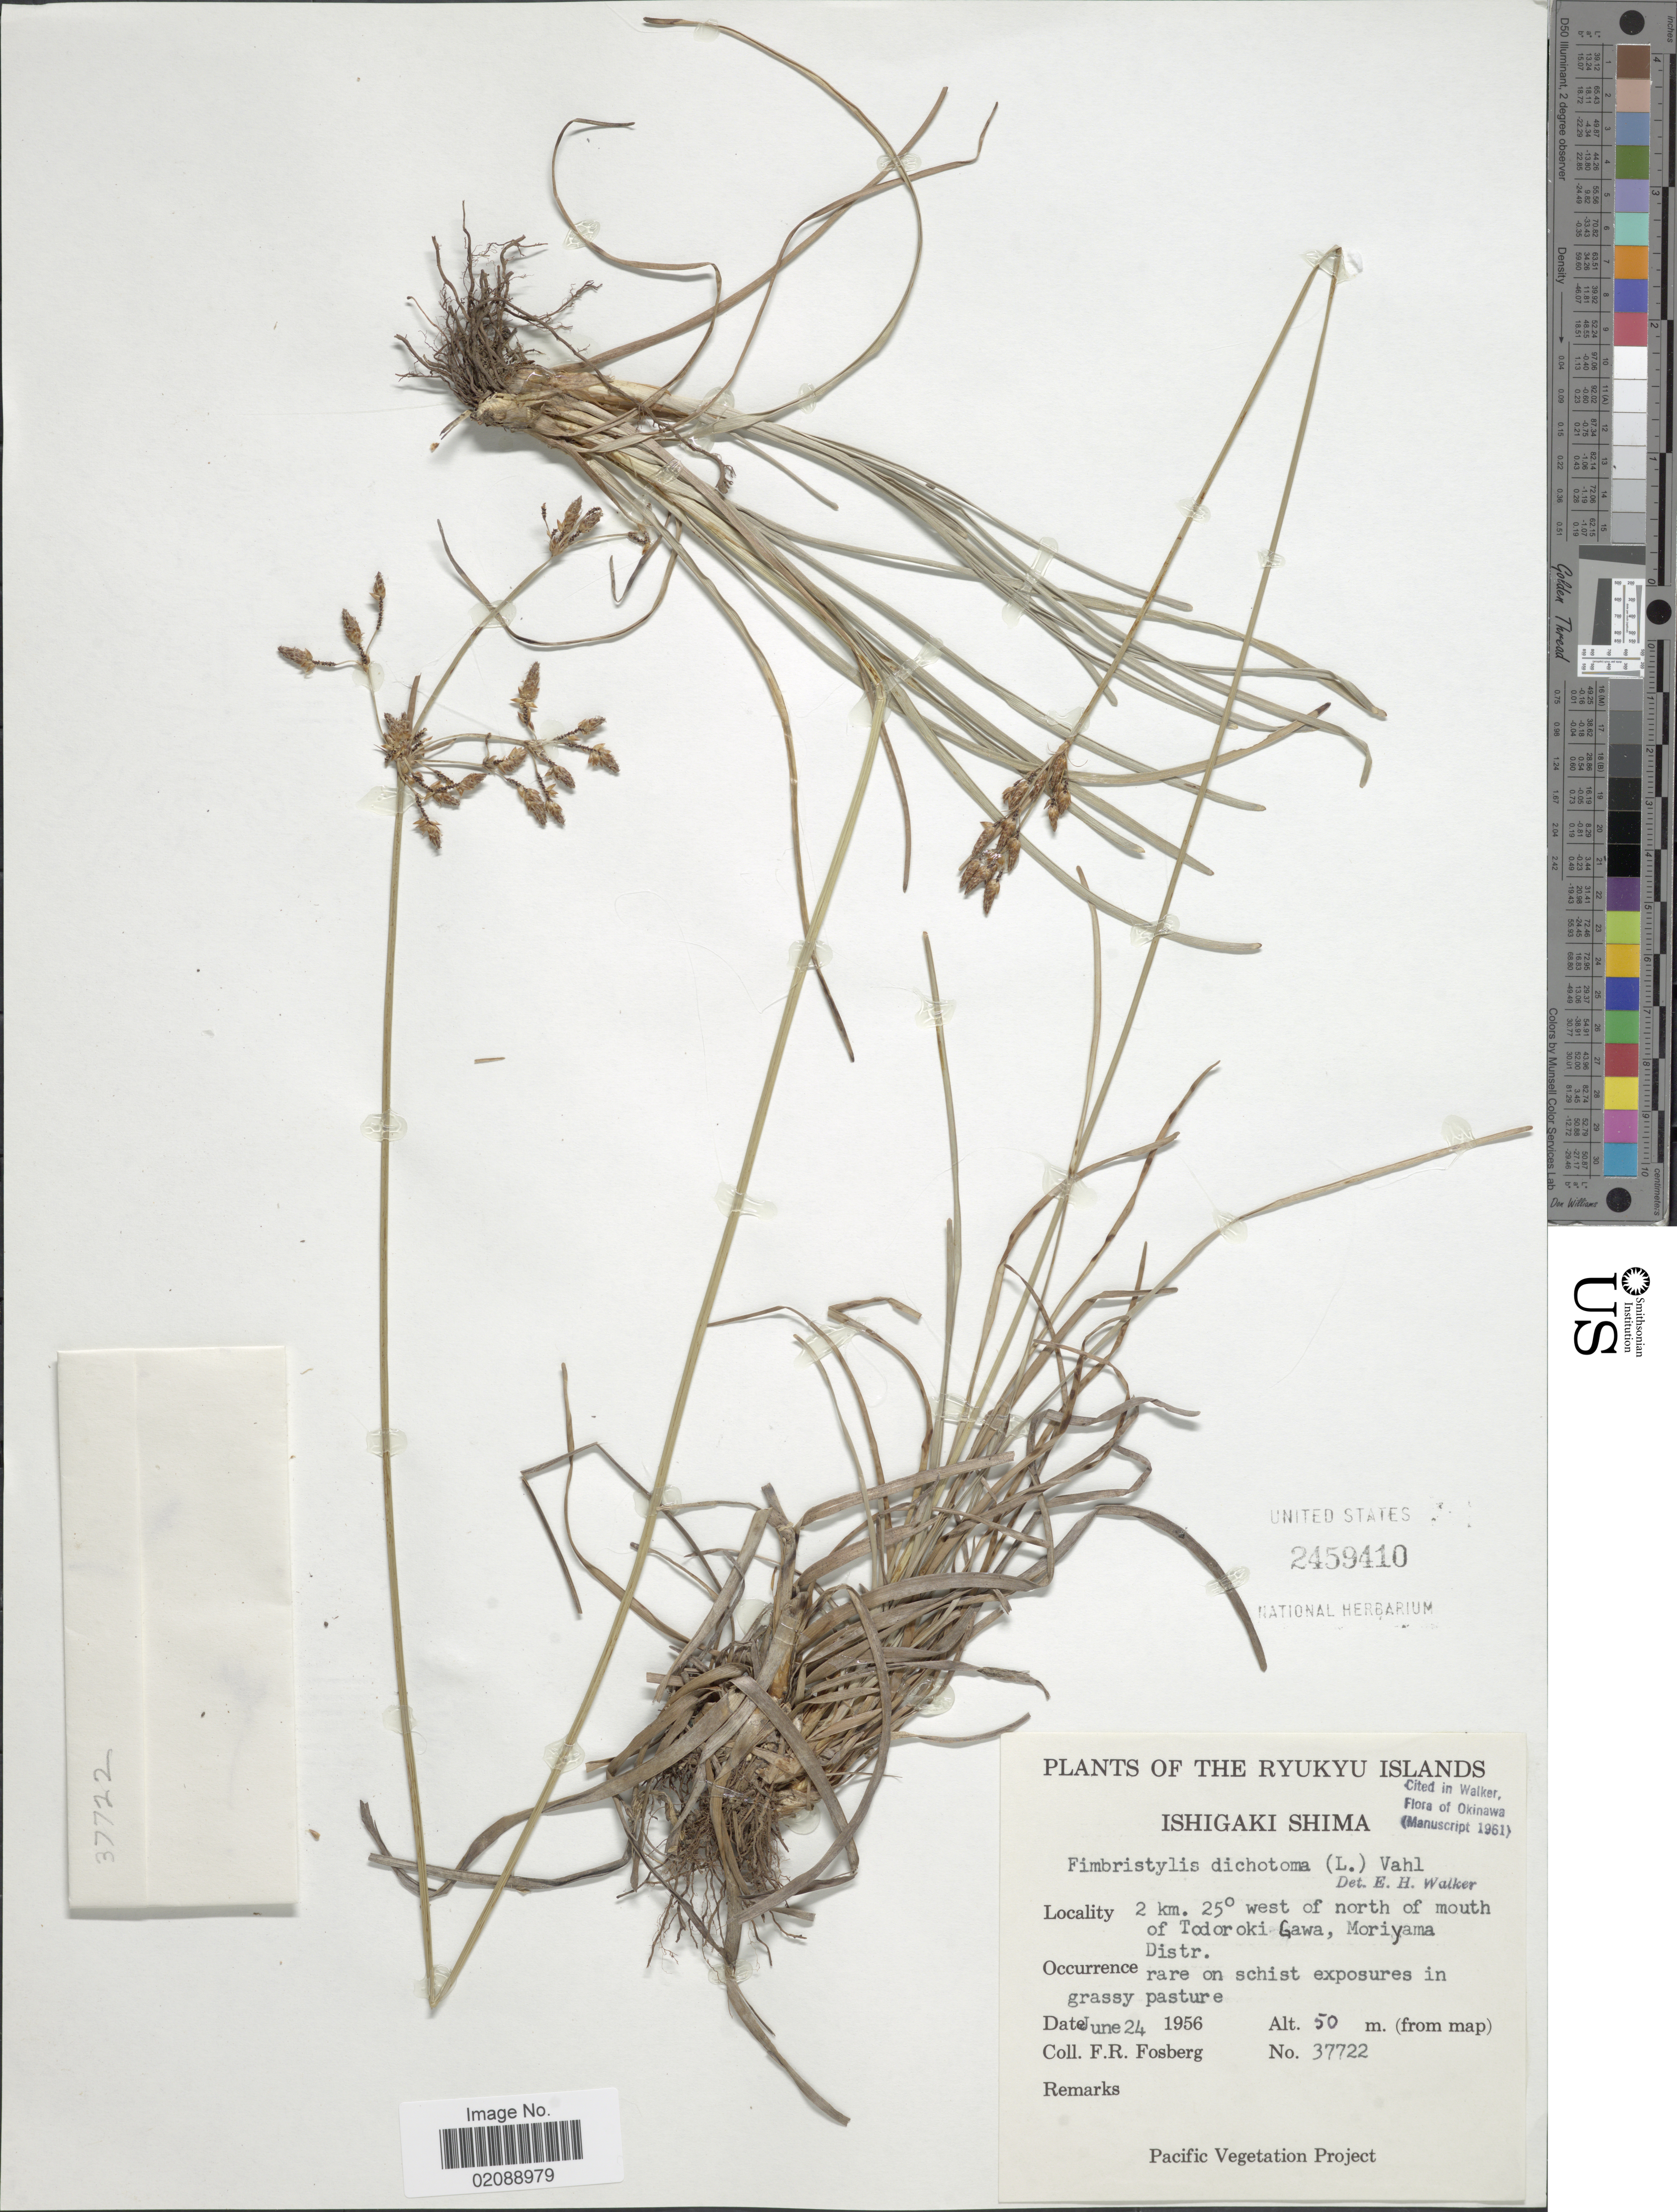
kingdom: Plantae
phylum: Tracheophyta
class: Liliopsida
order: Poales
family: Cyperaceae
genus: Fimbristylis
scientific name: Fimbristylis dichotoma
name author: (L.) Vahl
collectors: F. R. Fosberg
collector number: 37722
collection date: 1956-06-24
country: Japan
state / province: Okinawa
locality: The Ryukyu Islands, Ishigaki Shima, 2 km. 25 degrees west of north of mouth of Todoroki-Gawa, Moriyama Distr.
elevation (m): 50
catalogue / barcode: US 2459410